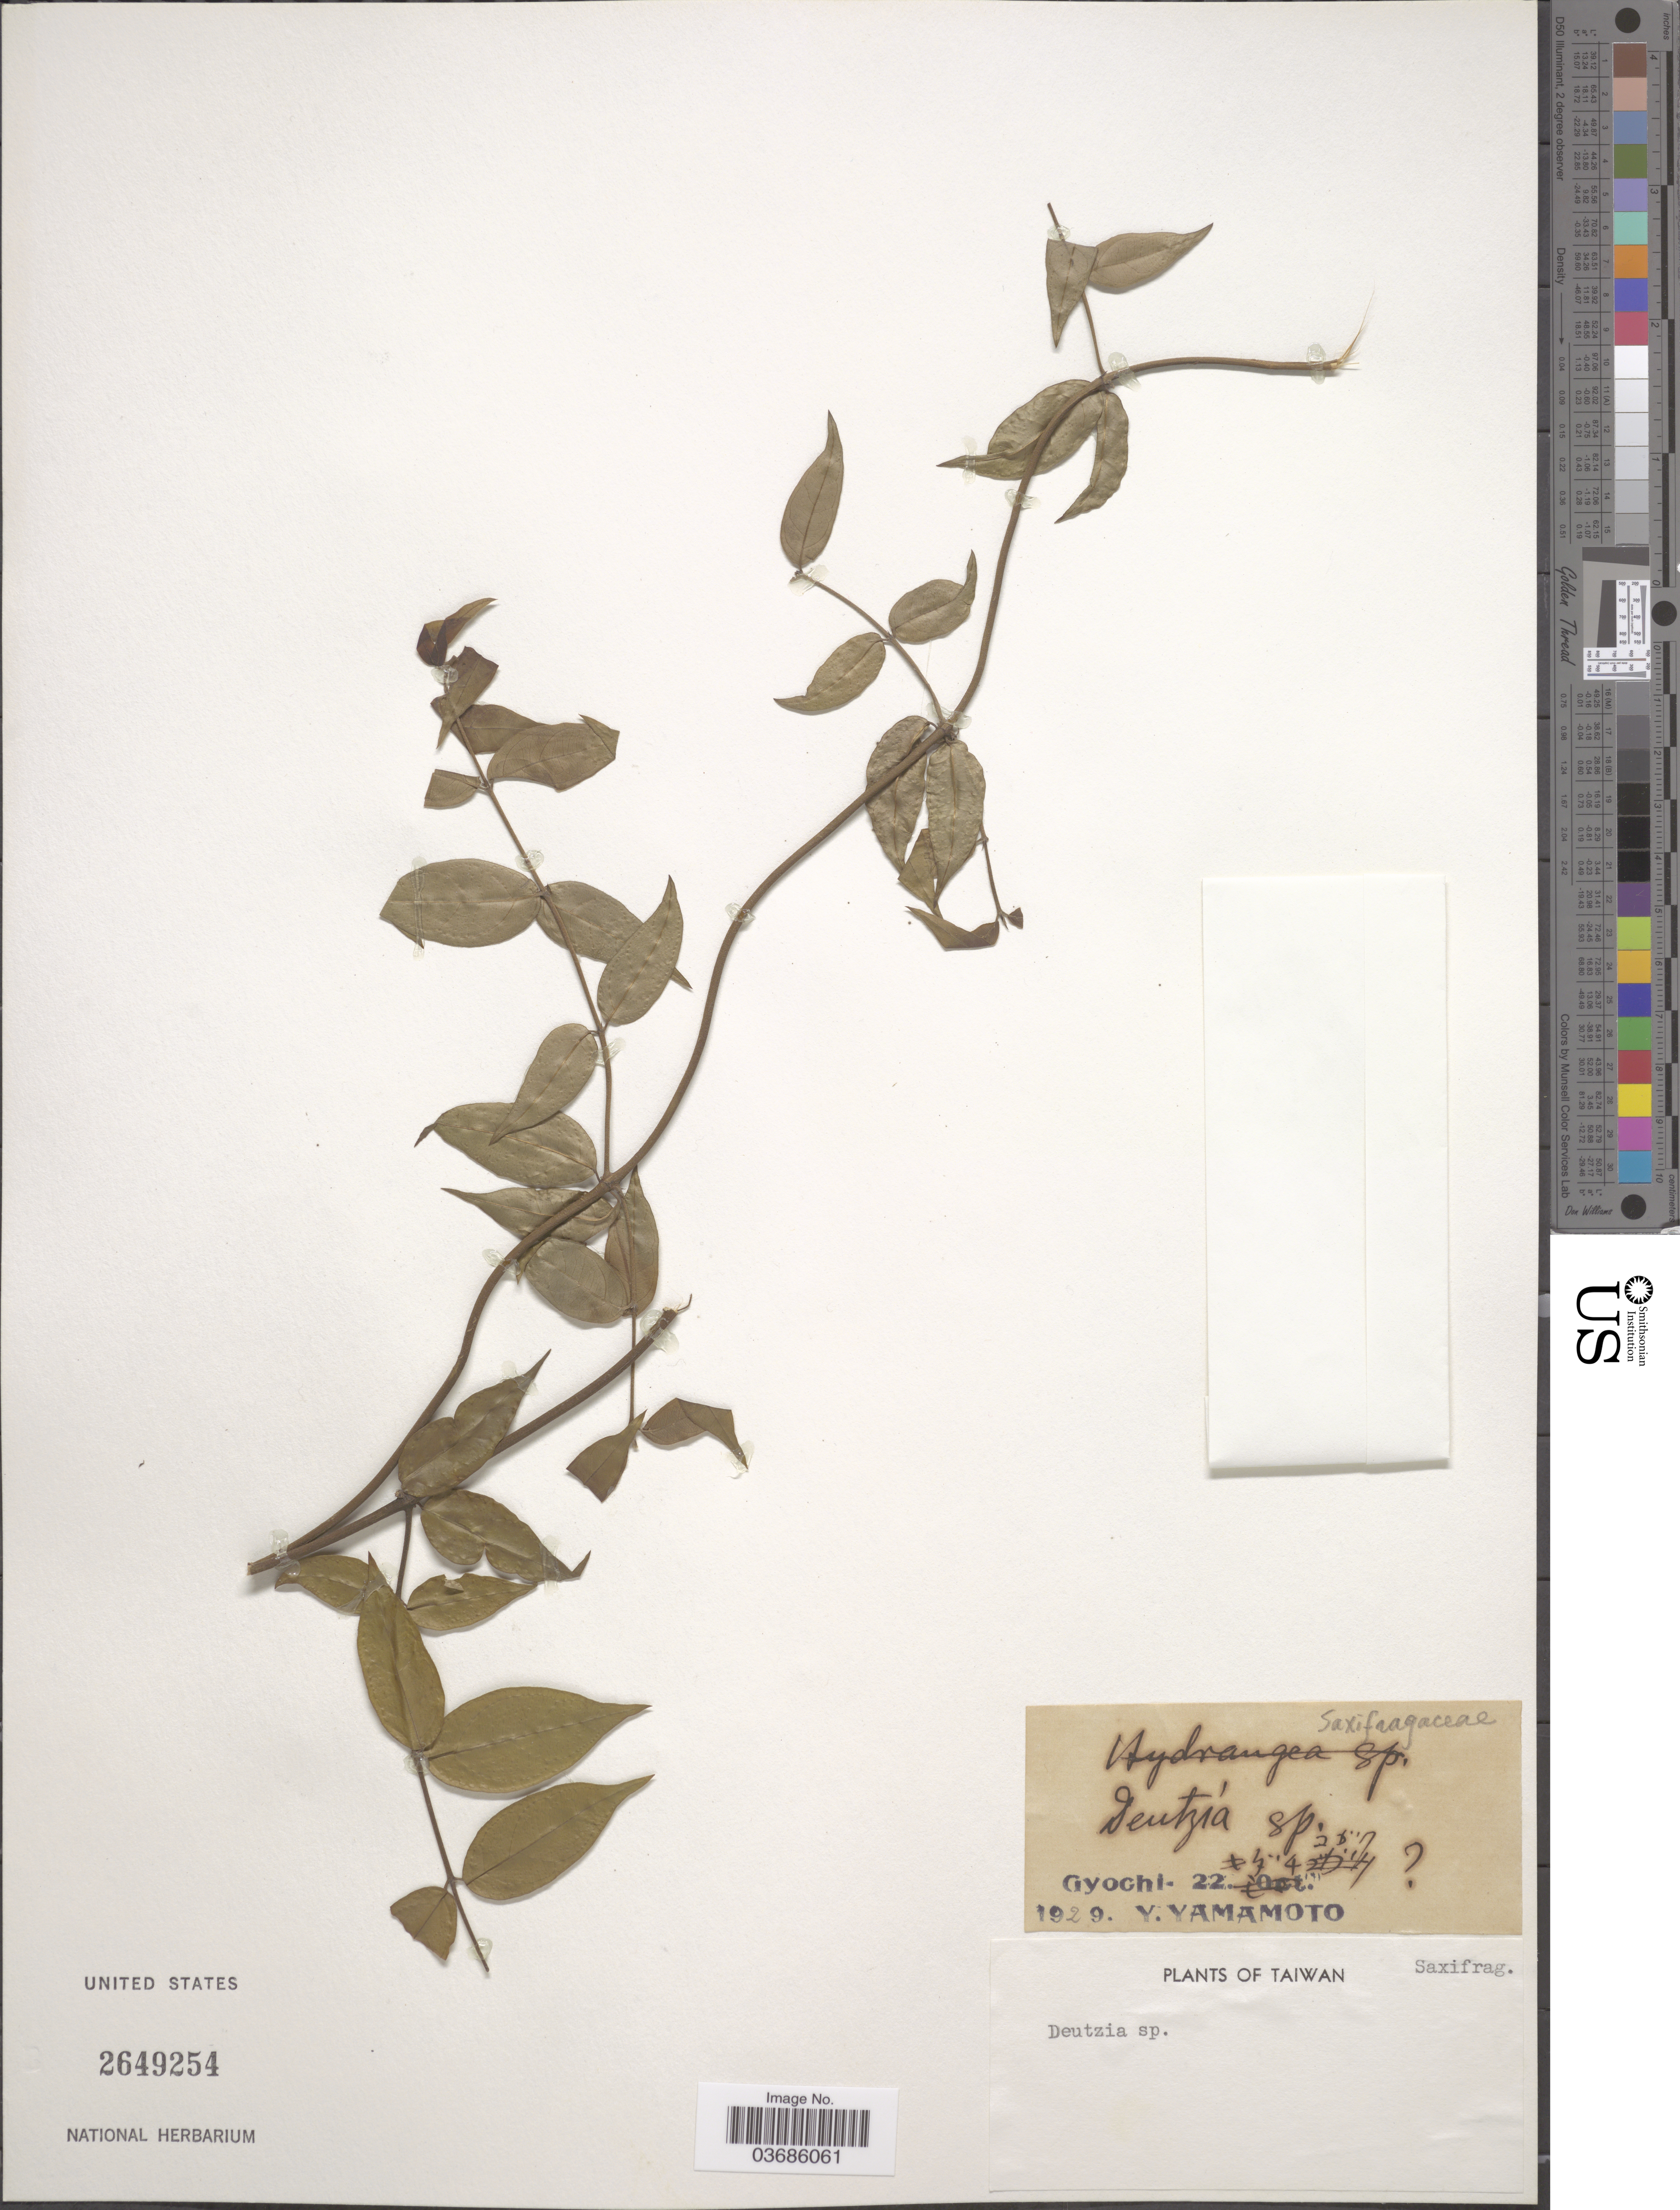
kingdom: Plantae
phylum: Tracheophyta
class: Magnoliopsida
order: Cornales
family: Hydrangeaceae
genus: Deutzia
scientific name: Deutzia sp.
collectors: Y. Yamamoto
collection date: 1929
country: Taiwan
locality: Gyochi.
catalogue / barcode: US 2649254